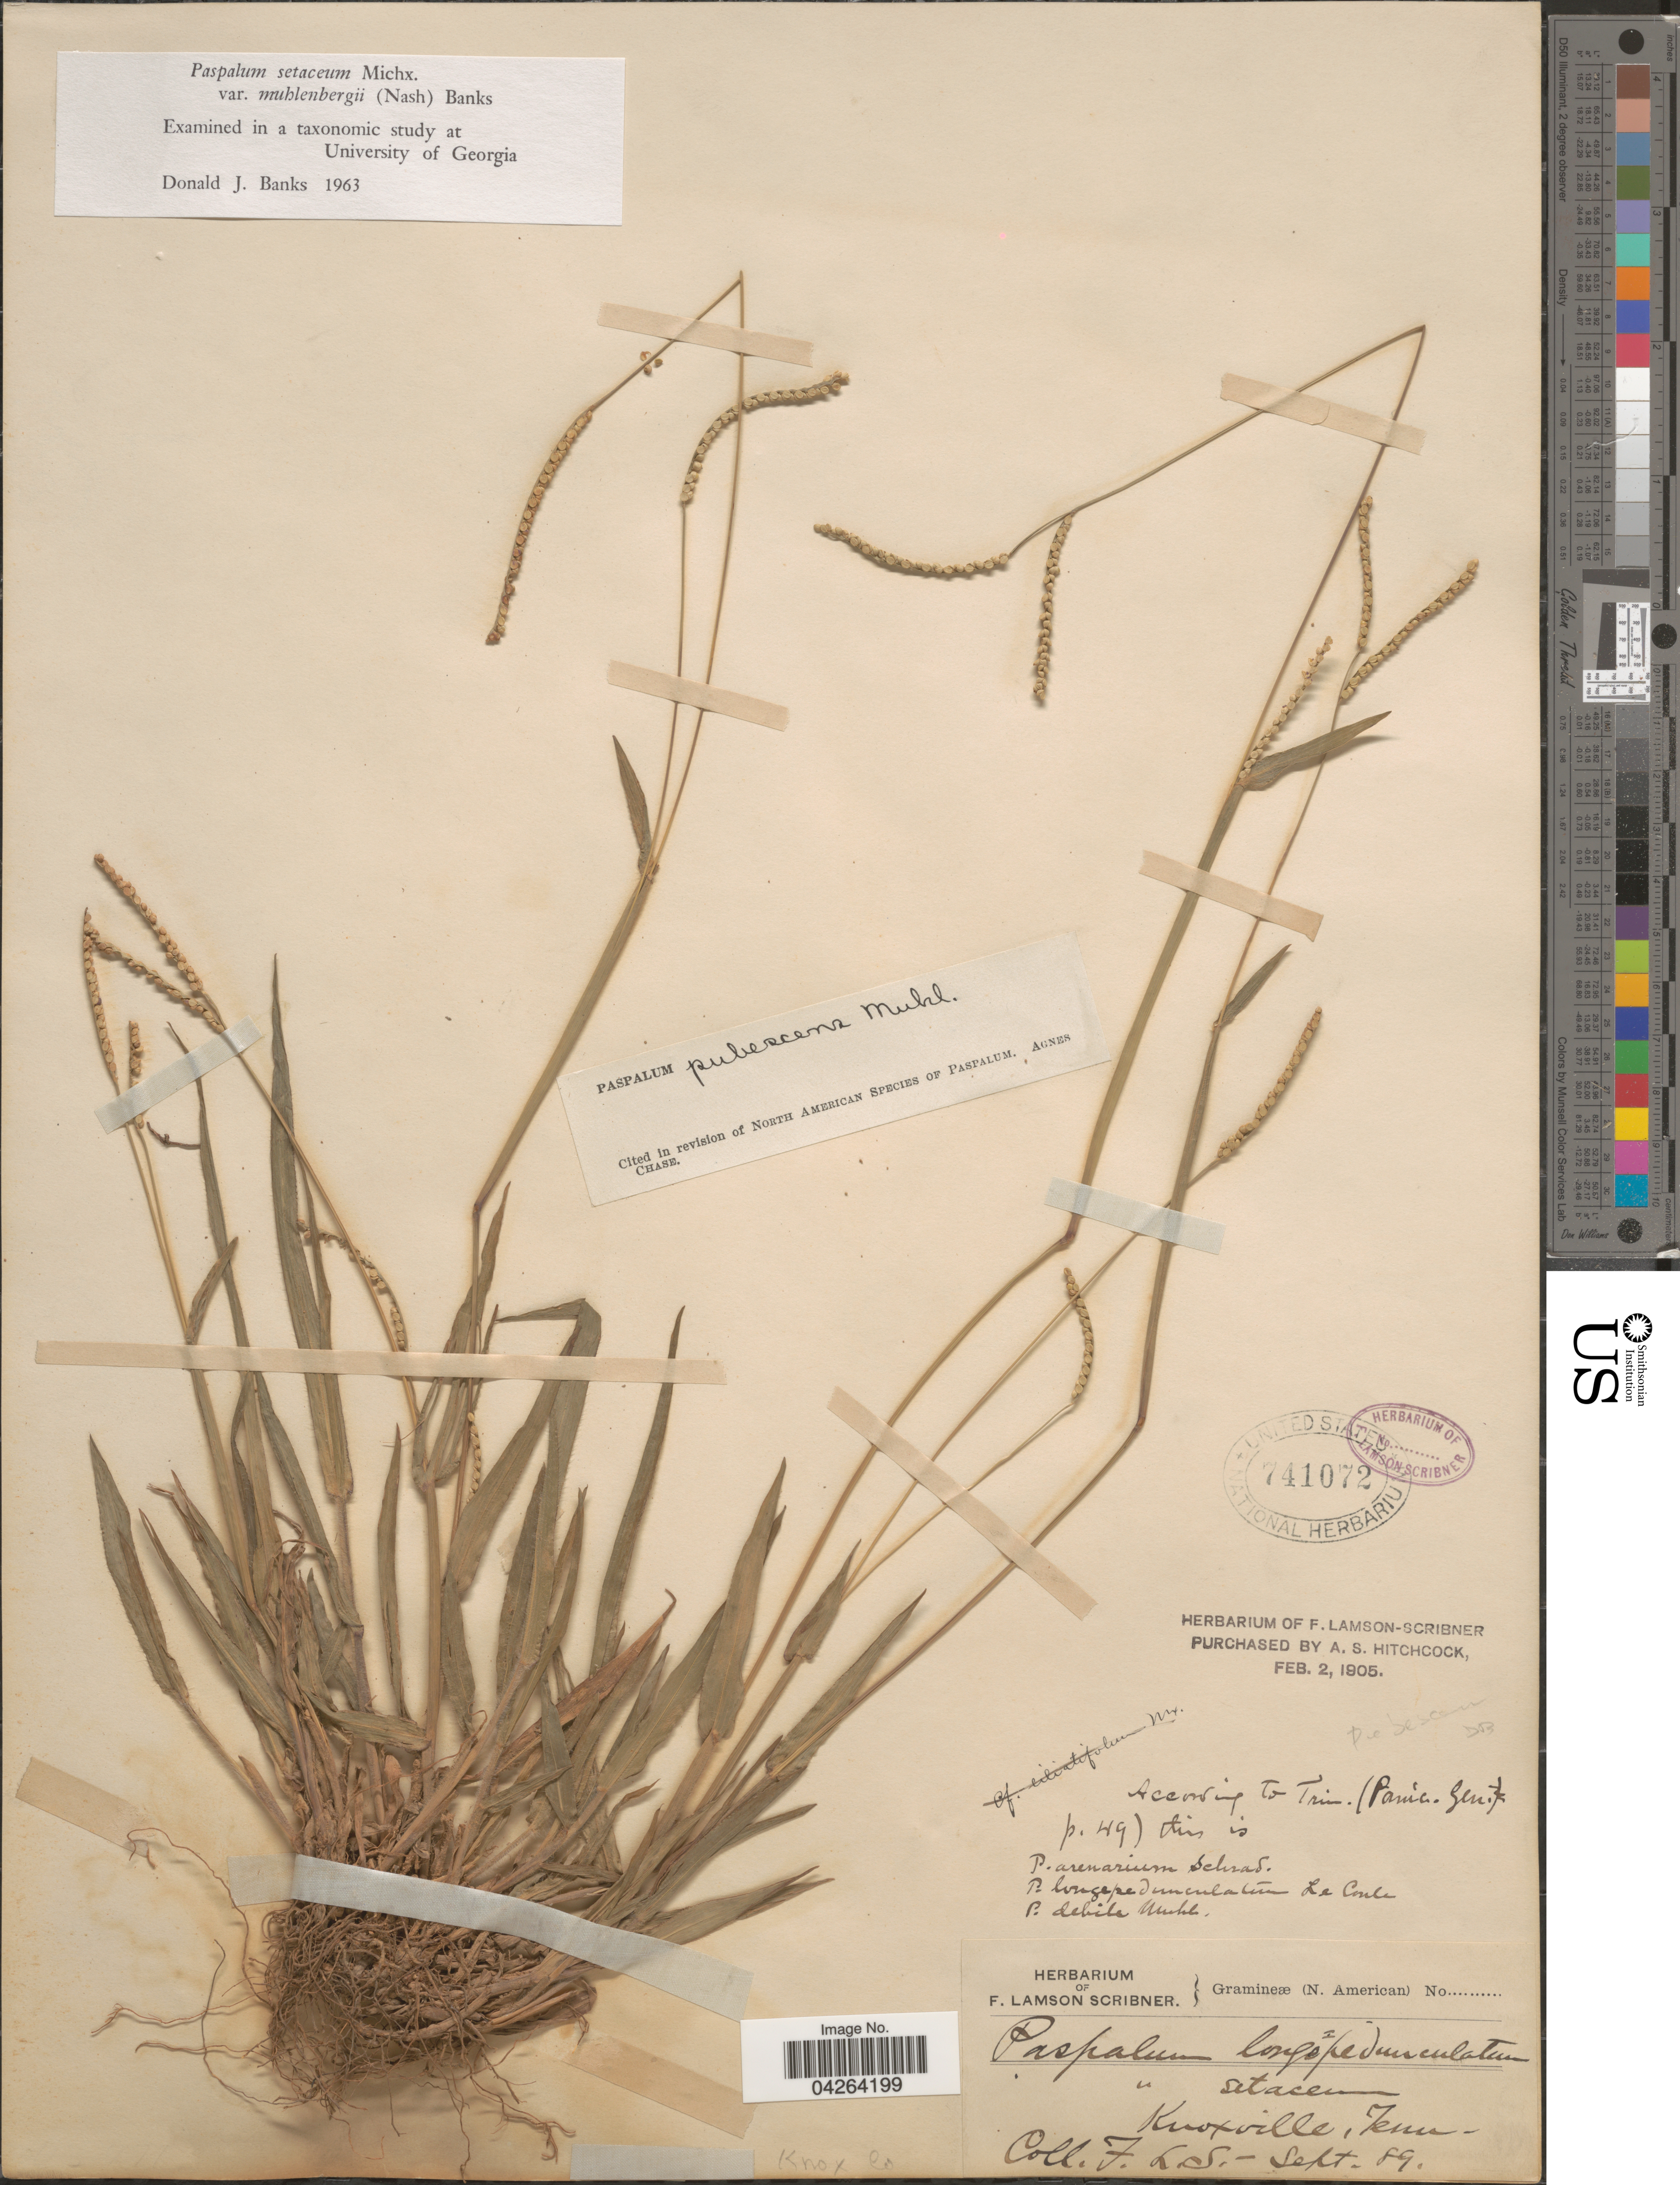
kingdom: Plantae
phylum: Tracheophyta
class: Liliopsida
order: Poales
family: Poaceae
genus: Paspalum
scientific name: Paspalum setaceum var. muhlenbergii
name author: (Nash) D.J. Banks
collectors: F. Lamson-Scribner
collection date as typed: Transcribed d/m/y: /9/89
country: United States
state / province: Tennessee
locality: Knoxville.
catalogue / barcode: US 741072